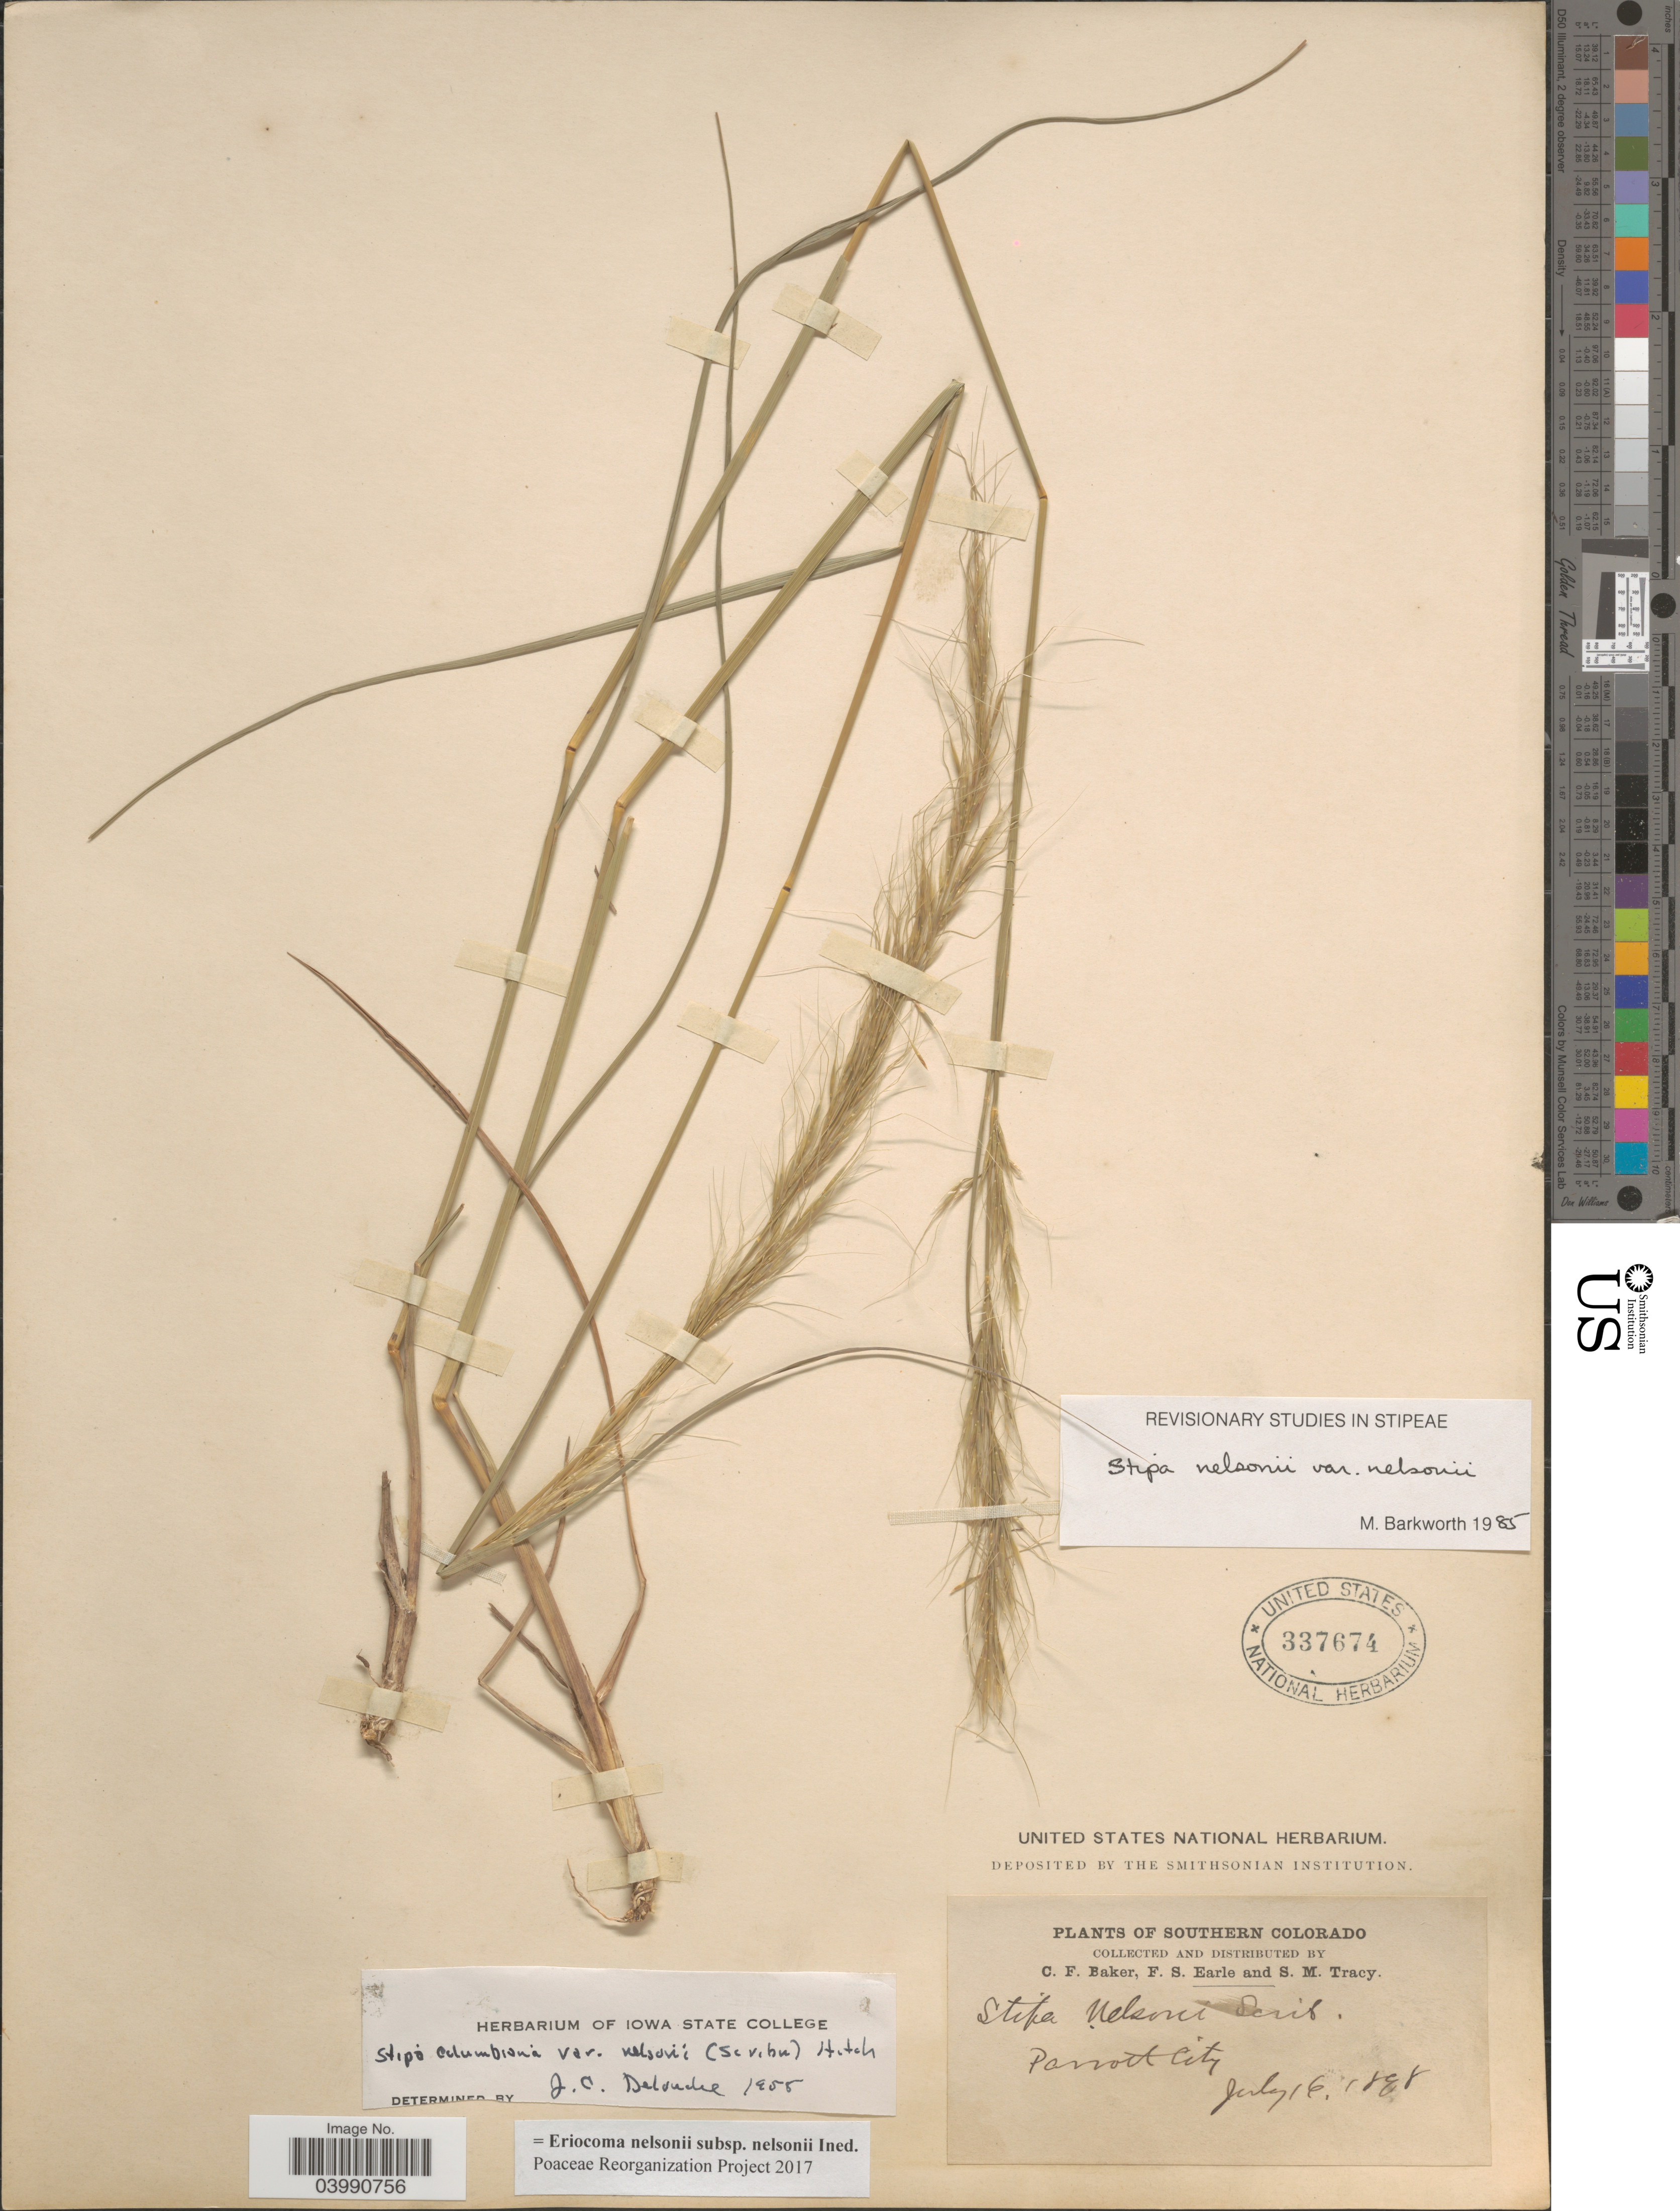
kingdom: Plantae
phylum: Tracheophyta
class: Liliopsida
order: Poales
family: Poaceae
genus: Eriocoma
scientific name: Eriocoma nelsonii subsp. nelsonii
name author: (Scribn.) Romasch.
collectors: C. F. Baker, F. S. Earle & S. M. Tracy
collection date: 1898-07-16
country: United States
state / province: Colorado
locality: Southern Colorado. Parrott City.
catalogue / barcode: US 337674